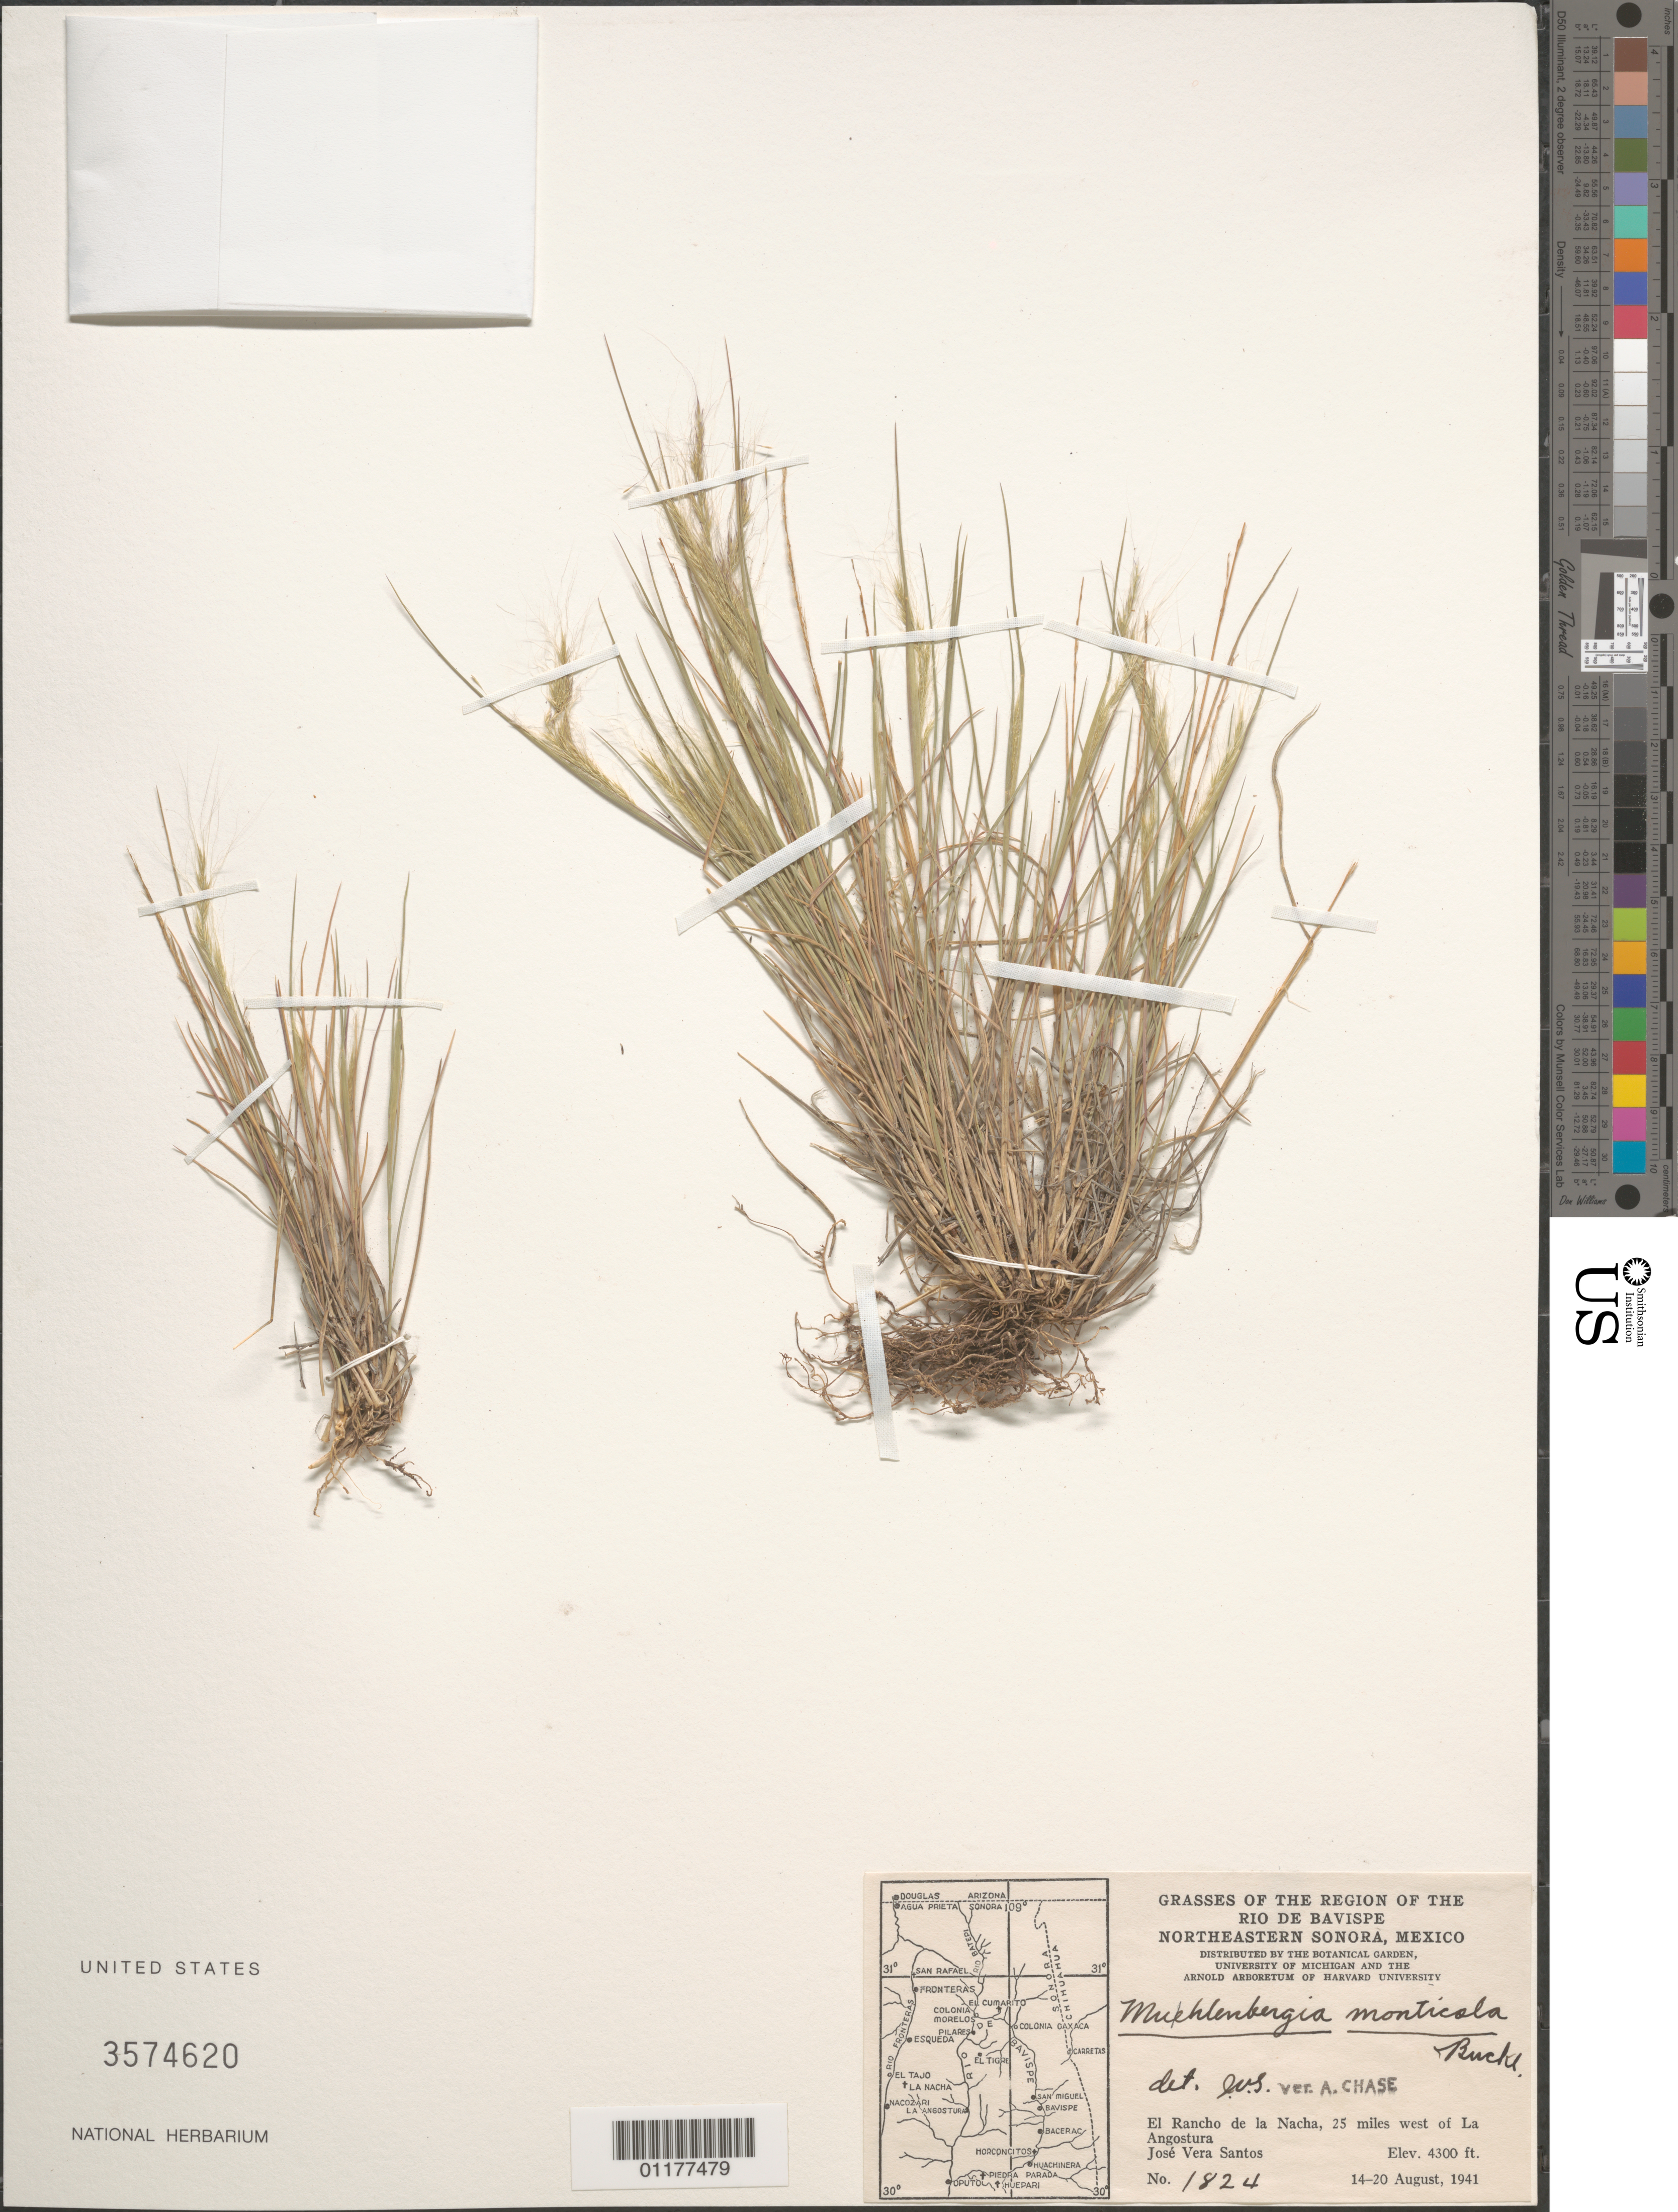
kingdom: Plantae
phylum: Tracheophyta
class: Liliopsida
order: Poales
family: Poaceae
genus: Muhlenbergia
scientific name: Muhlenbergia monticola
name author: Buckley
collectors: Vera Santos, J.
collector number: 1824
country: Mexico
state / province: Sonora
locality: El Rancho de la Nacha, W of La Angostura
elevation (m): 1311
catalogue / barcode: US 3574620